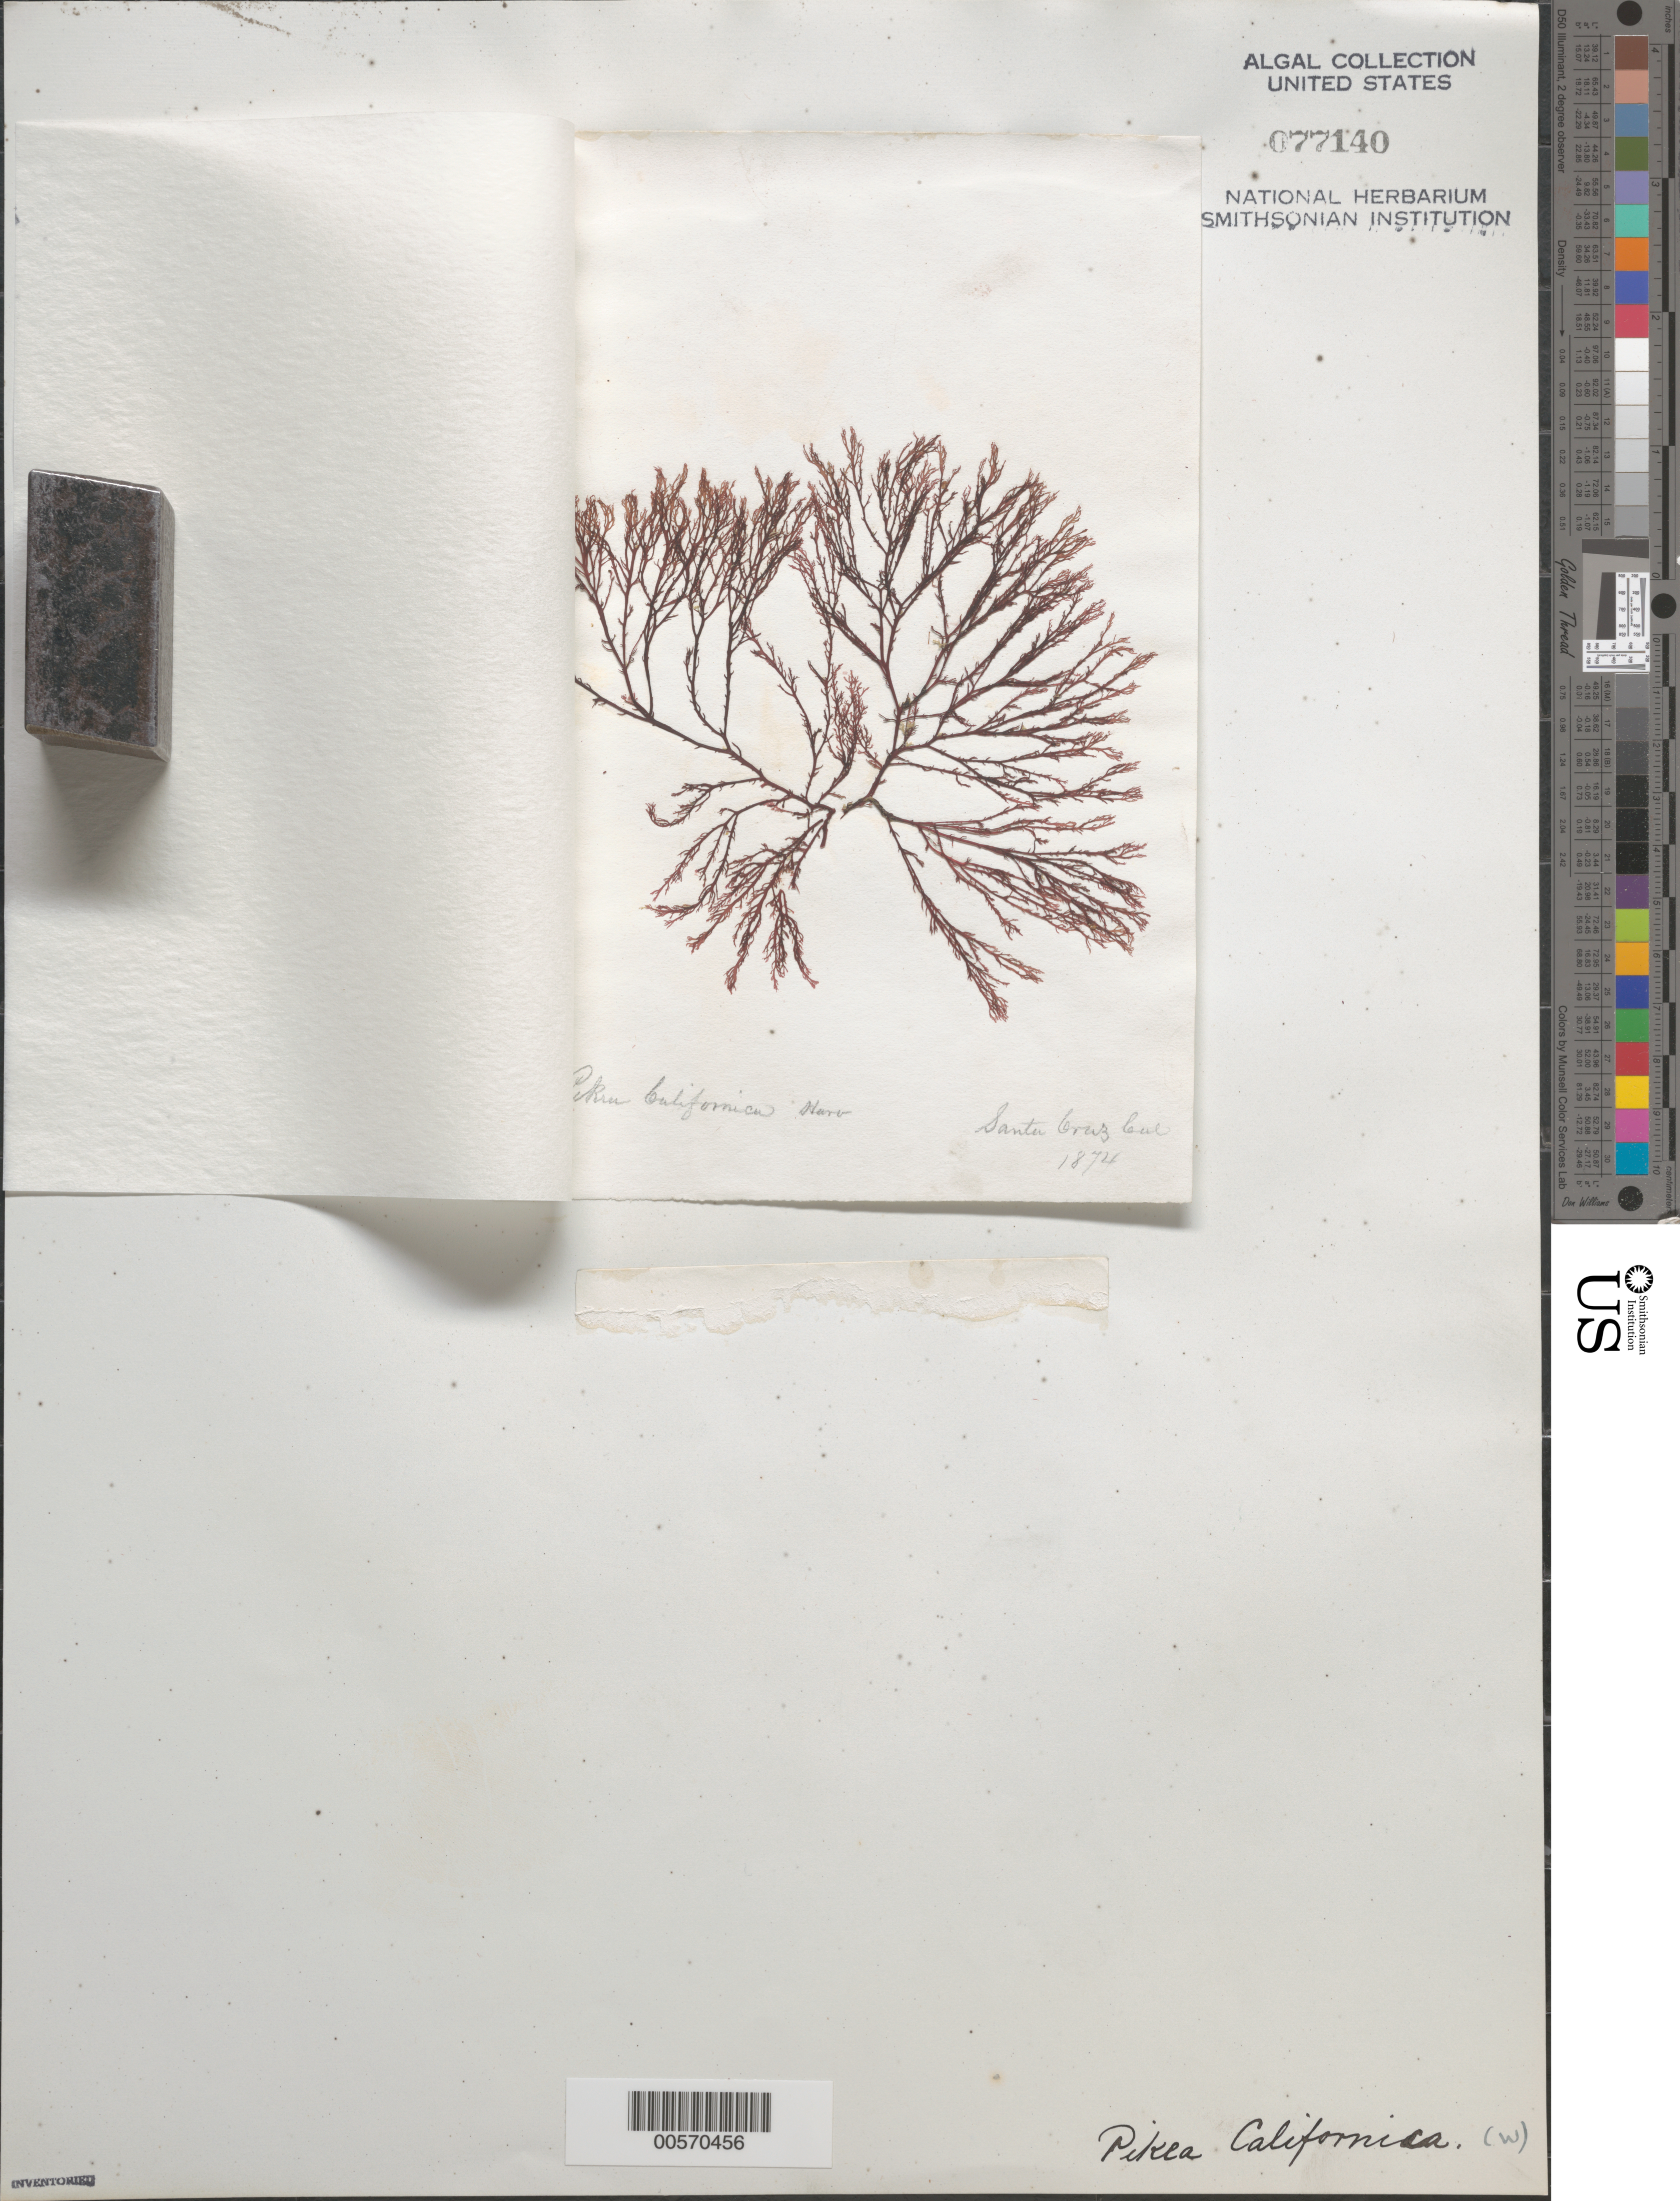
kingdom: Plantae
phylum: Rhodophyta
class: Florideophyceae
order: Gigartinales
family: Dumontiaceae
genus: Pikea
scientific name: Pikea californica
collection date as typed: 1874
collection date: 1874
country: United States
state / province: California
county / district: Santa Cruz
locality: Santa Cruz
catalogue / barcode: US 77140